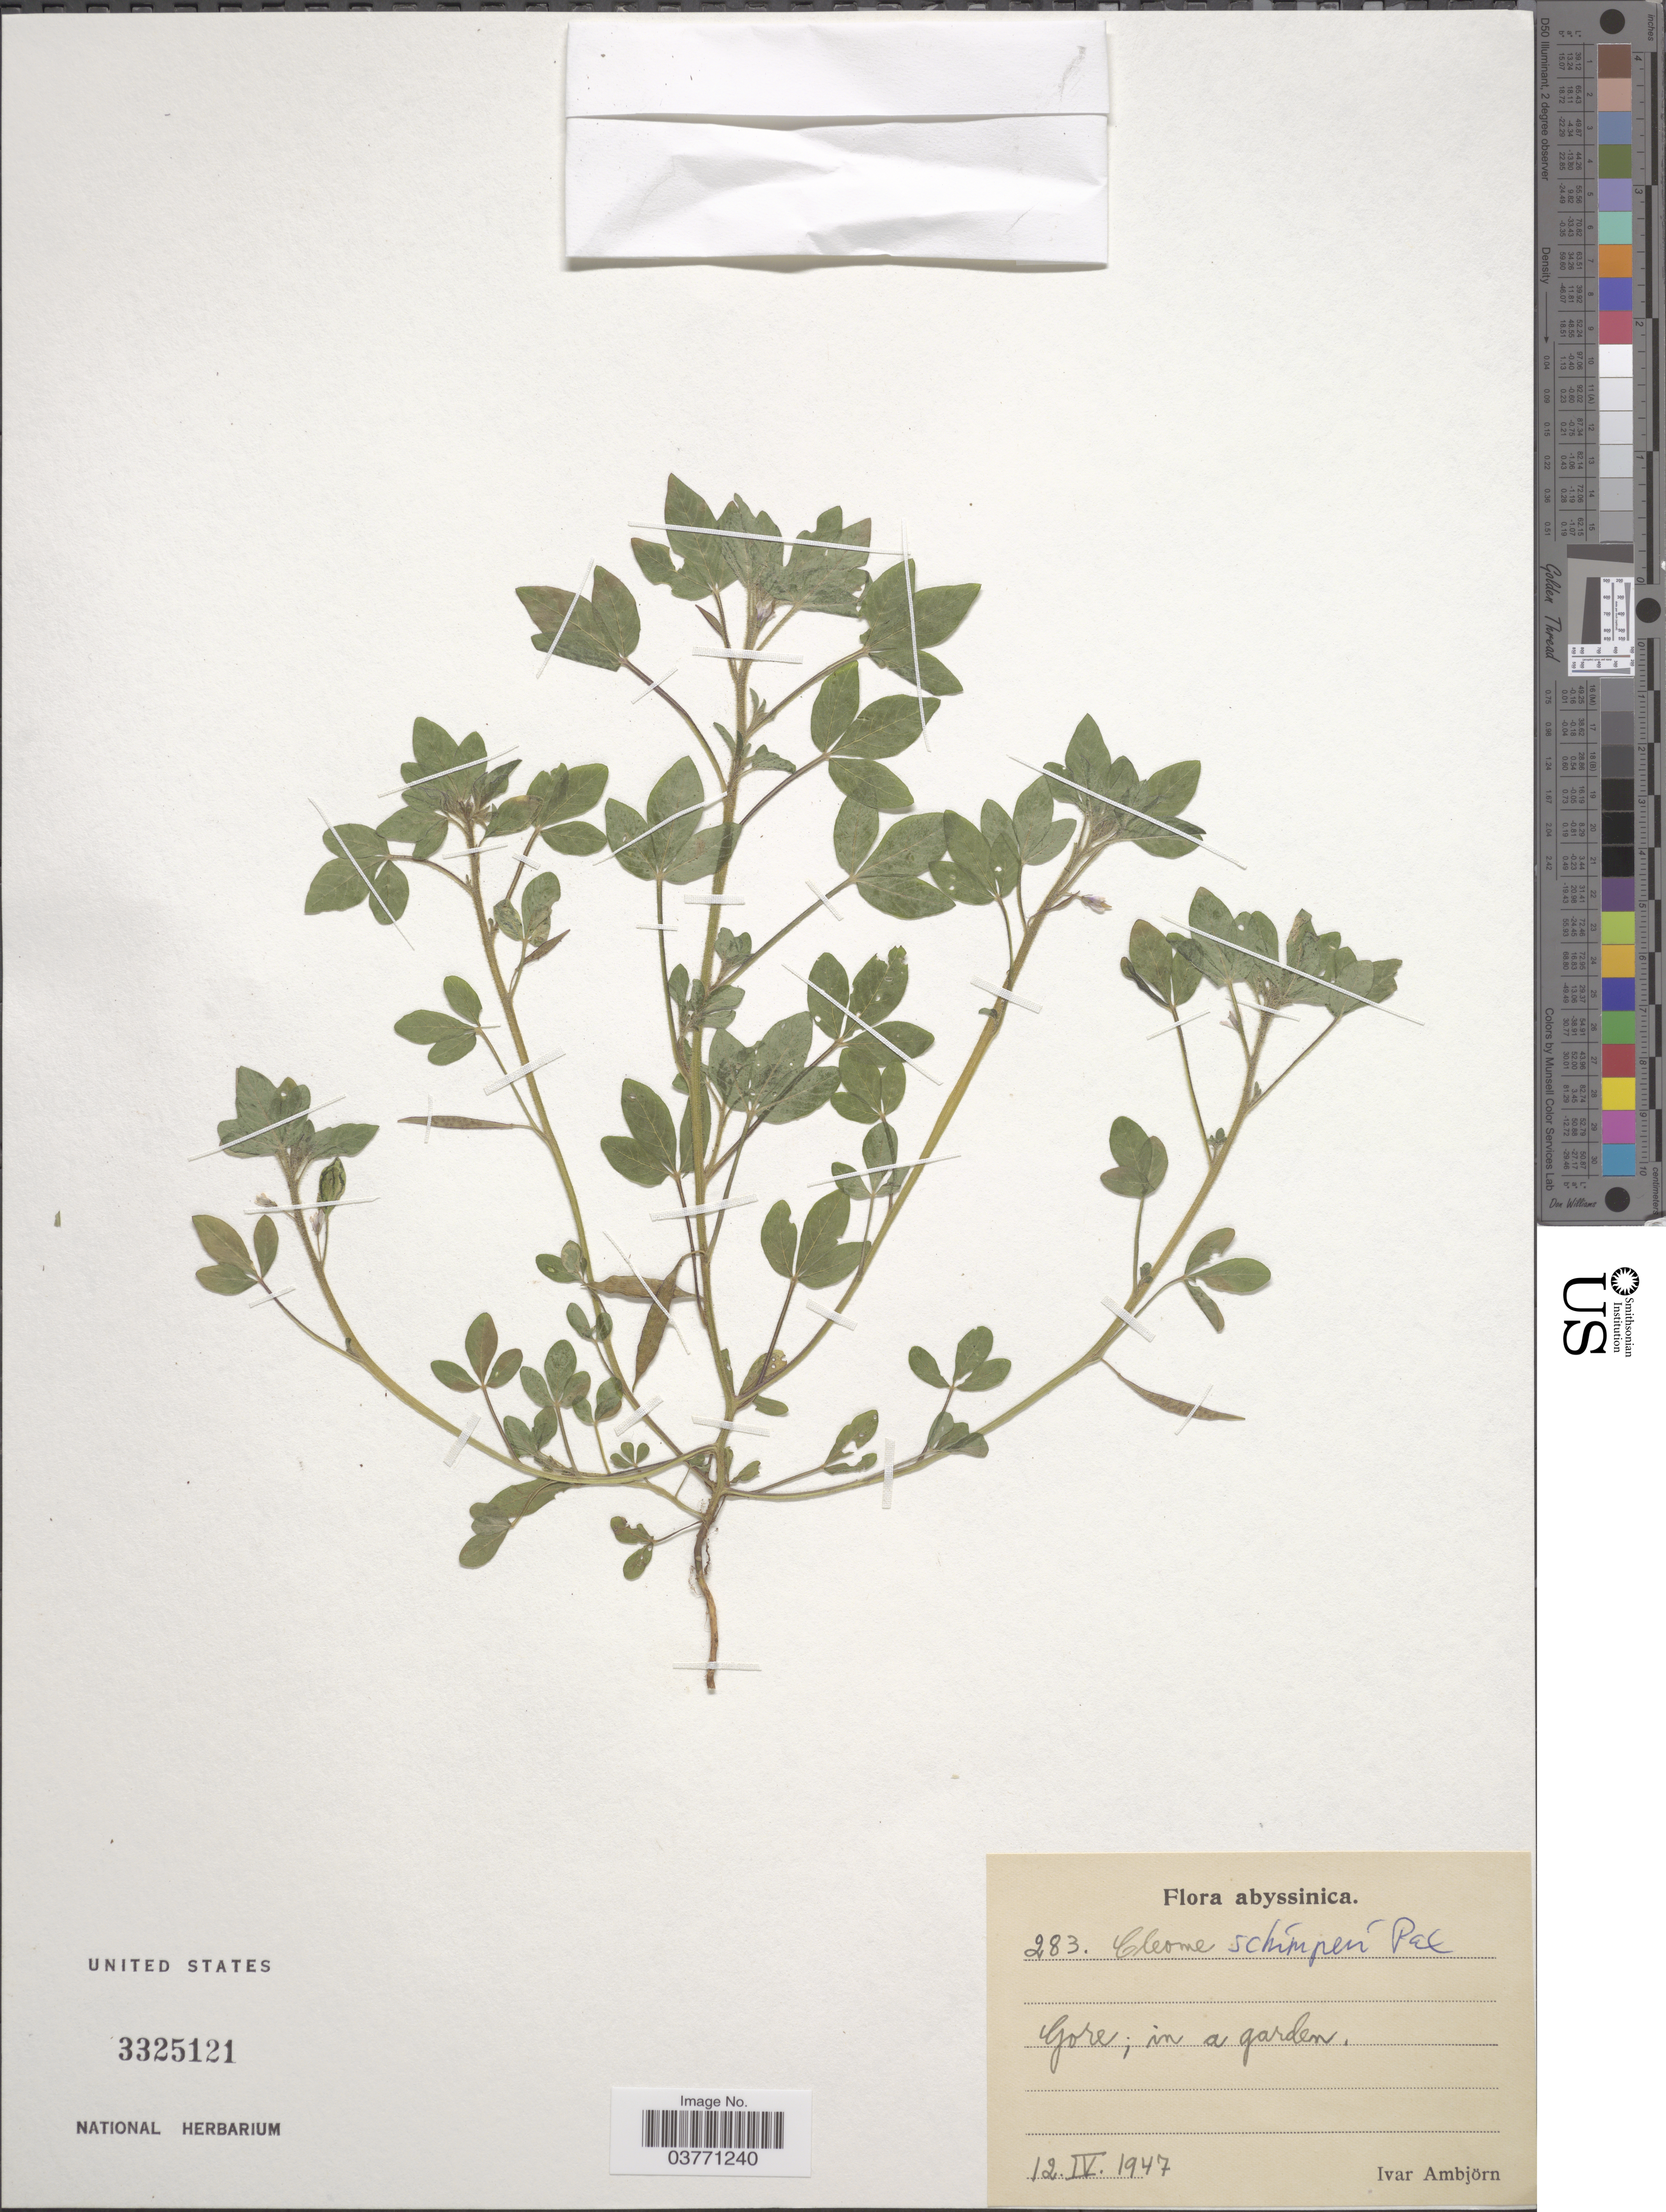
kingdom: Plantae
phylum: Tracheophyta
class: Magnoliopsida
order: Brassicales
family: Cleomaceae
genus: Sieruela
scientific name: Sieruela schimperi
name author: (Pax) Roalson & J.C. Hall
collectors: I. Ambjorn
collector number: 283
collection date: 1947-04-12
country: Ethiopia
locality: Abyssinica. Gore.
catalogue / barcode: US 3325121